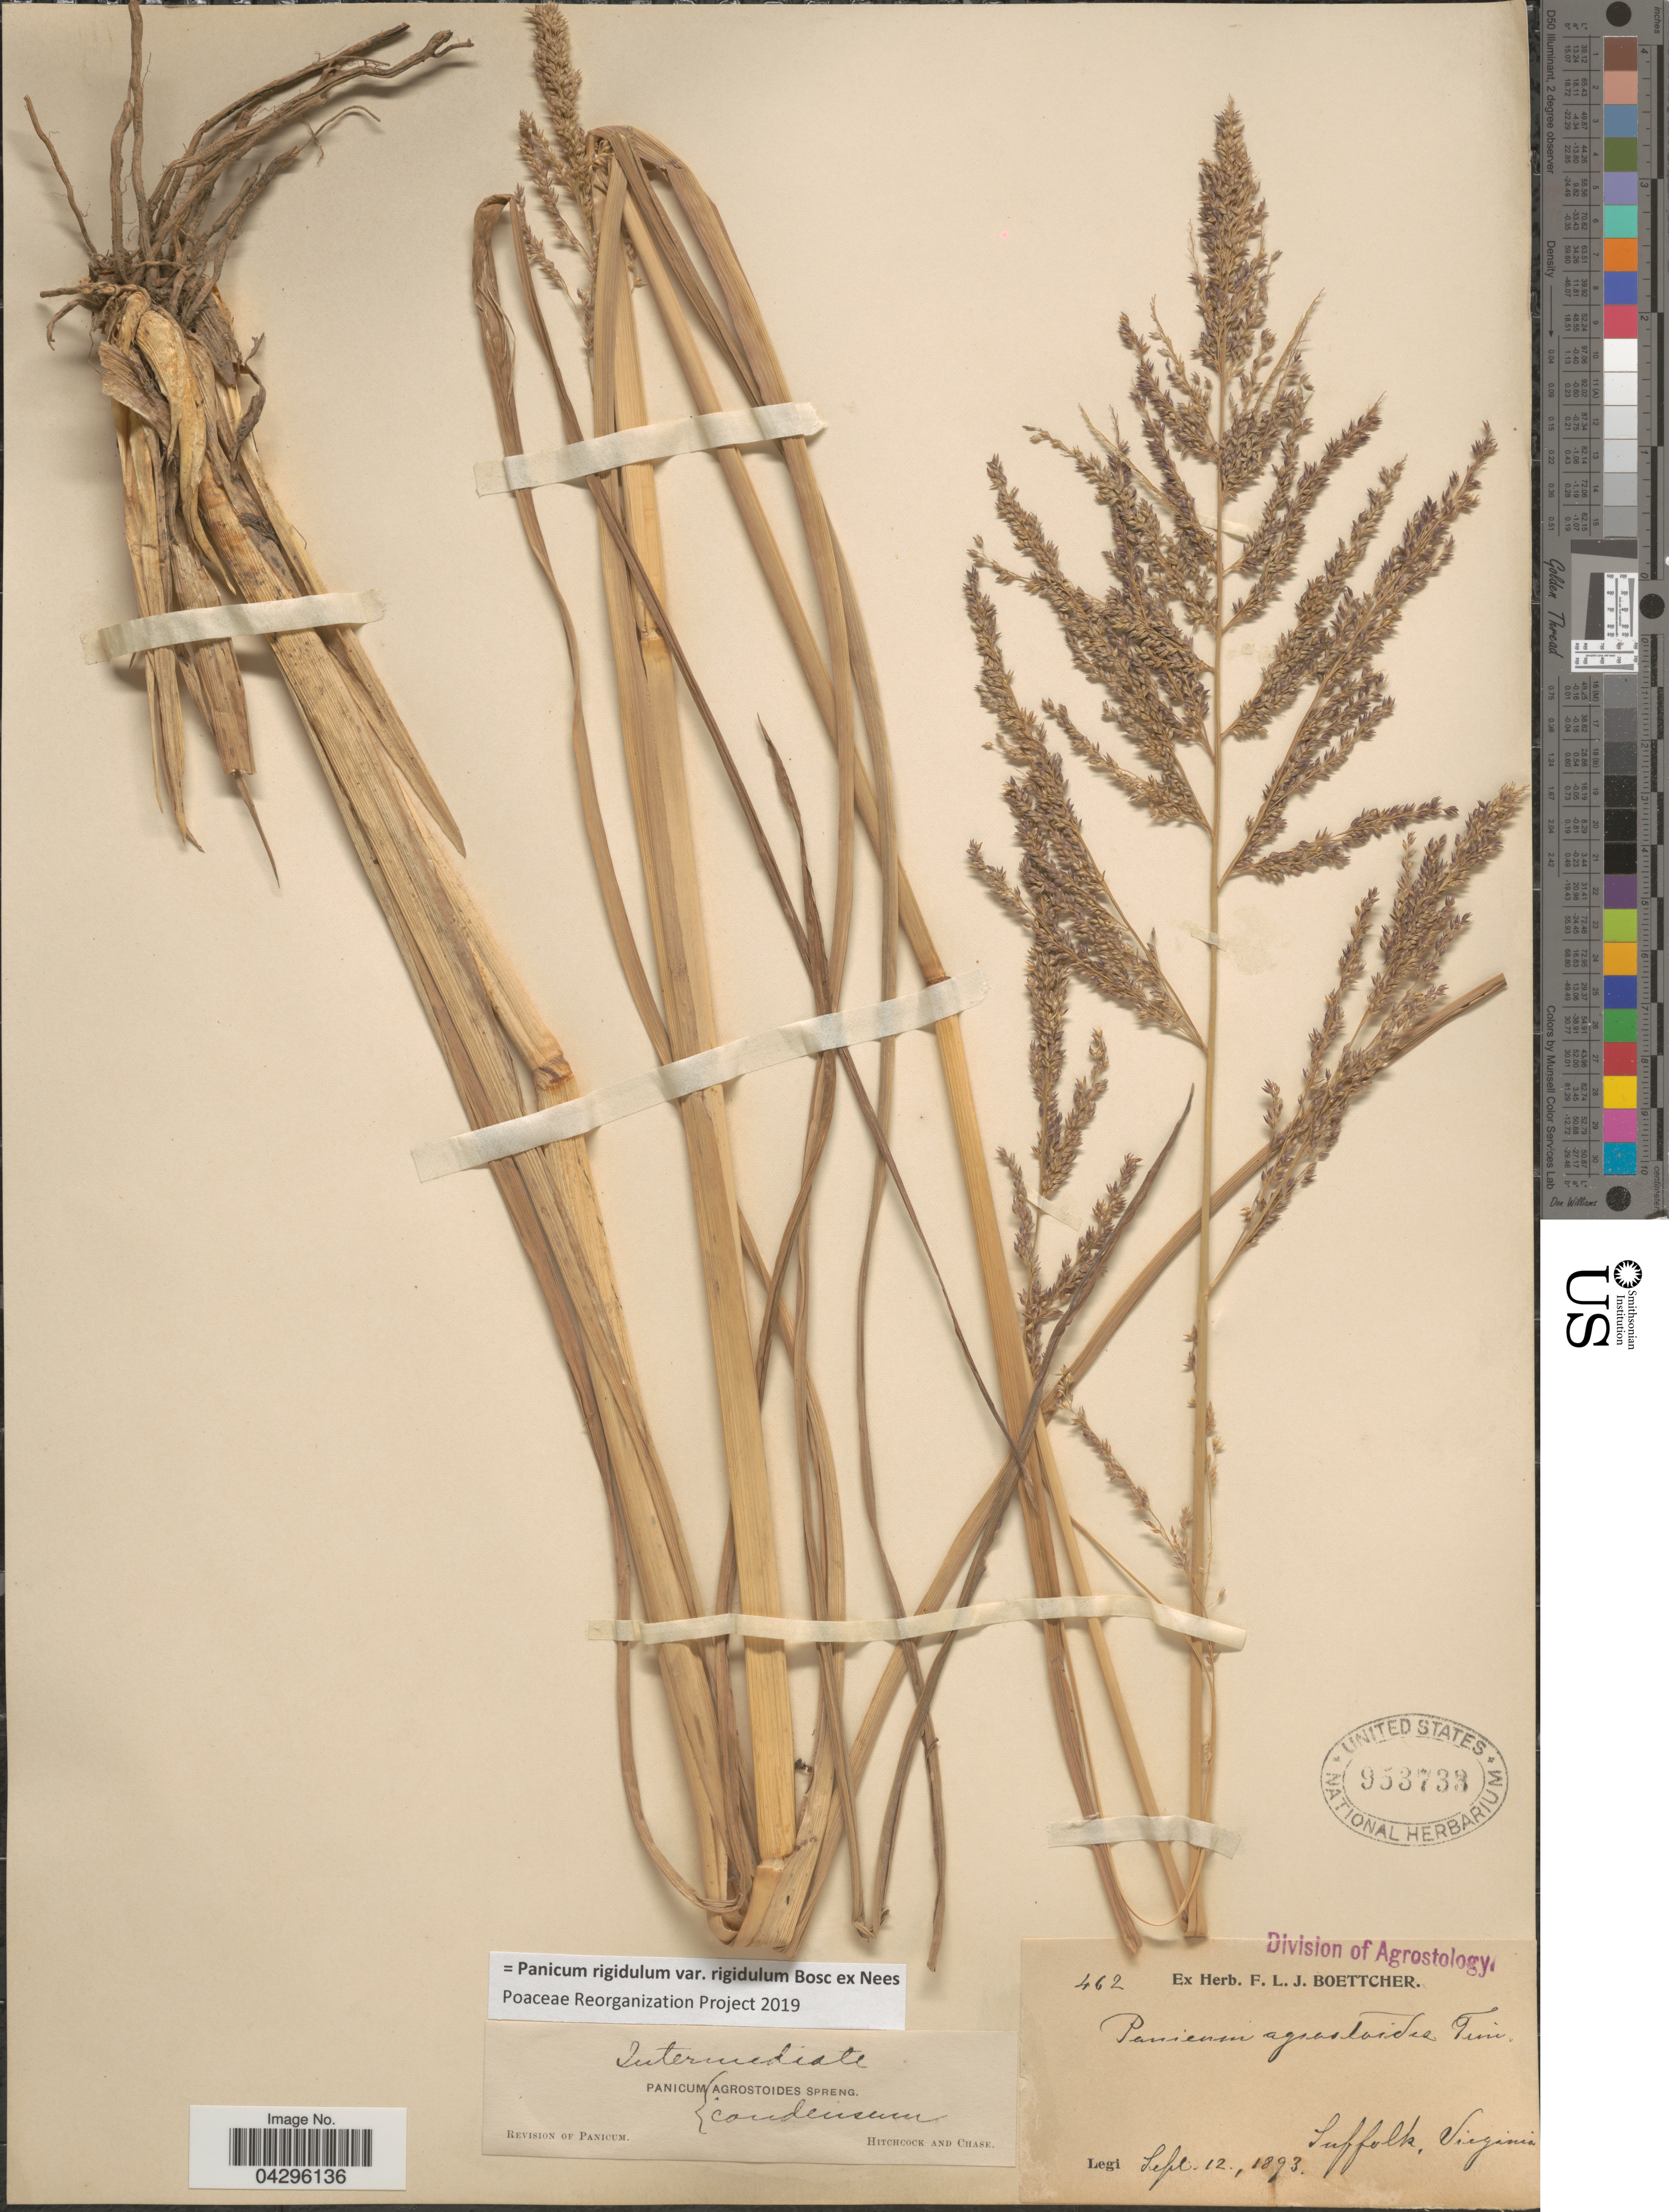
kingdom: Plantae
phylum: Tracheophyta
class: Liliopsida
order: Poales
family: Poaceae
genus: Panicum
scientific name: Panicum rigidulum var. rigidulum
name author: Bosc ex Nees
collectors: ex herb. F. L. J. Boettcher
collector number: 462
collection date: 1893-09-12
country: United States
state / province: Virginia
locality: Suffolk.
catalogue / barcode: US 953733